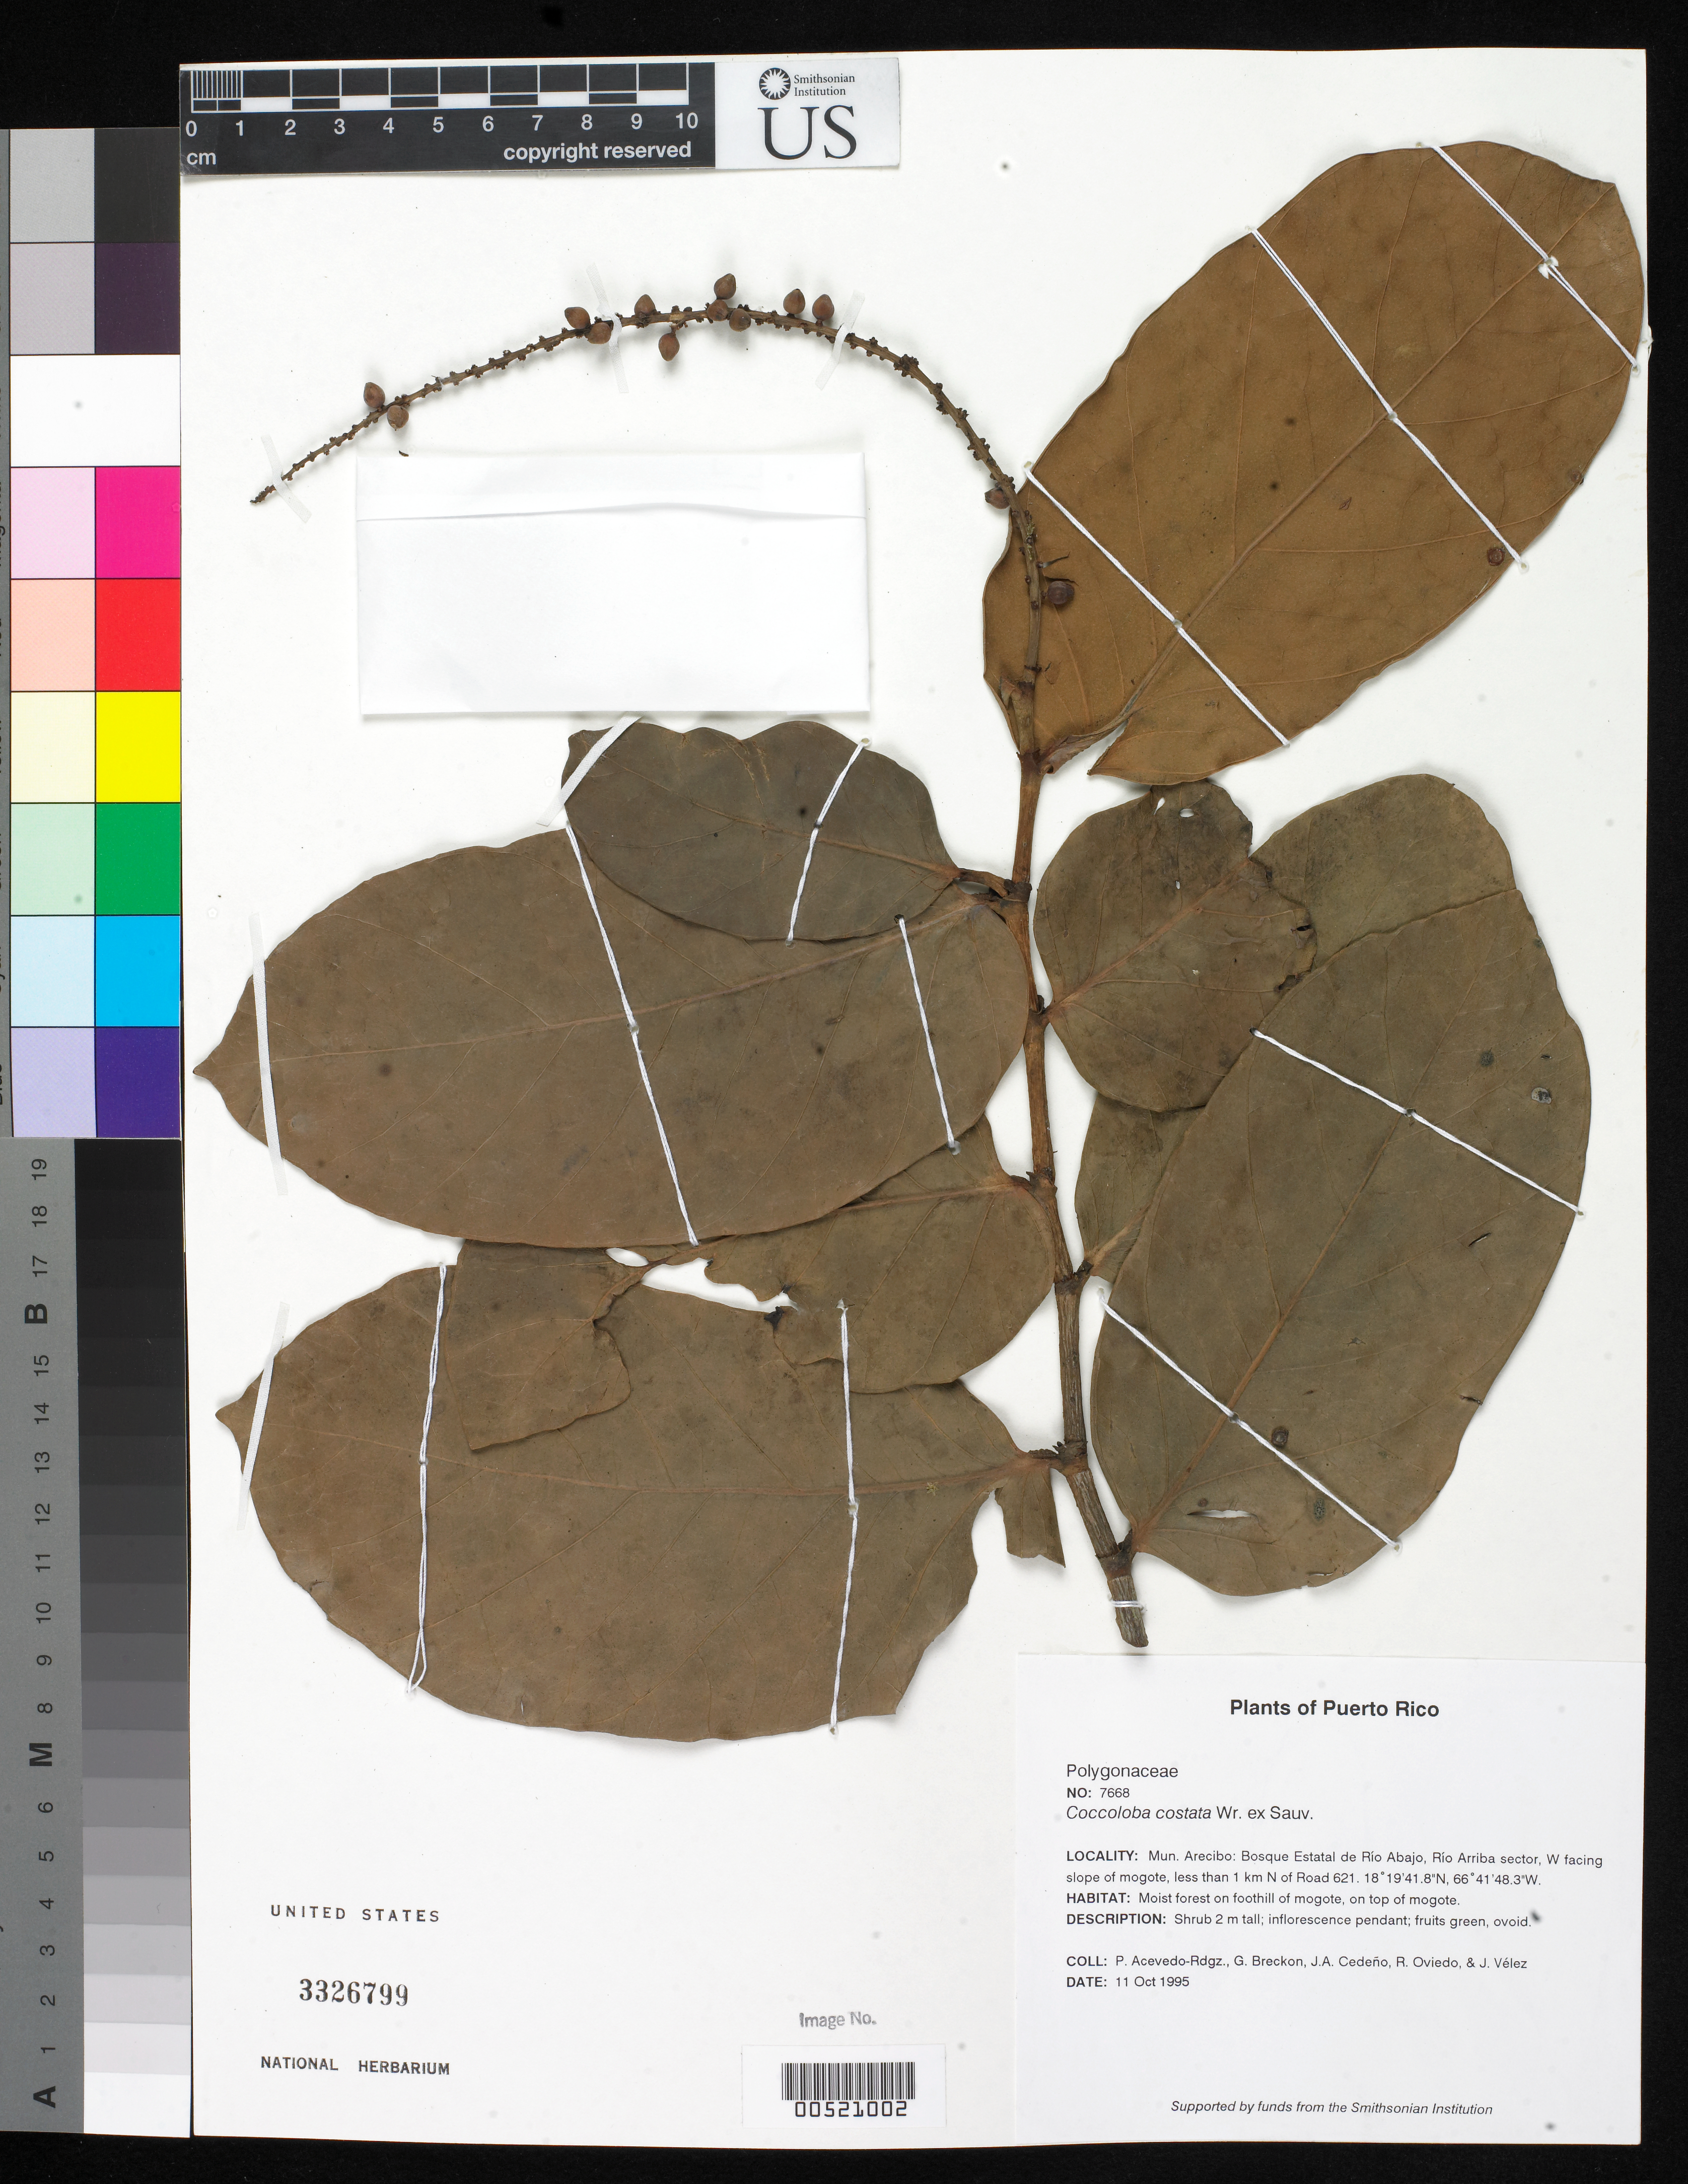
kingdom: Plantae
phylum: Tracheophyta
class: Magnoliopsida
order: Caryophyllales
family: Polygonaceae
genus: Coccoloba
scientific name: Coccoloba costata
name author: C. Wright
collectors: P. Acevedo-Rodr., G. J. Breckon, J. A. Cedeño M., R. Oviedo & J. Vélez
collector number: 7668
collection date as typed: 11 Oct 1995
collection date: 1995-10-11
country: Puerto Rico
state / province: Arecibo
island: Puerto Rico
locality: Arecibo; Bosque de Río Abajo, Río Arriba sector, W facing slope of mogote, less than 1 km N of Road 621.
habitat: Moist forest on foothill of mogote, on top of mogote.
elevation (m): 300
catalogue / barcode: US 3326799